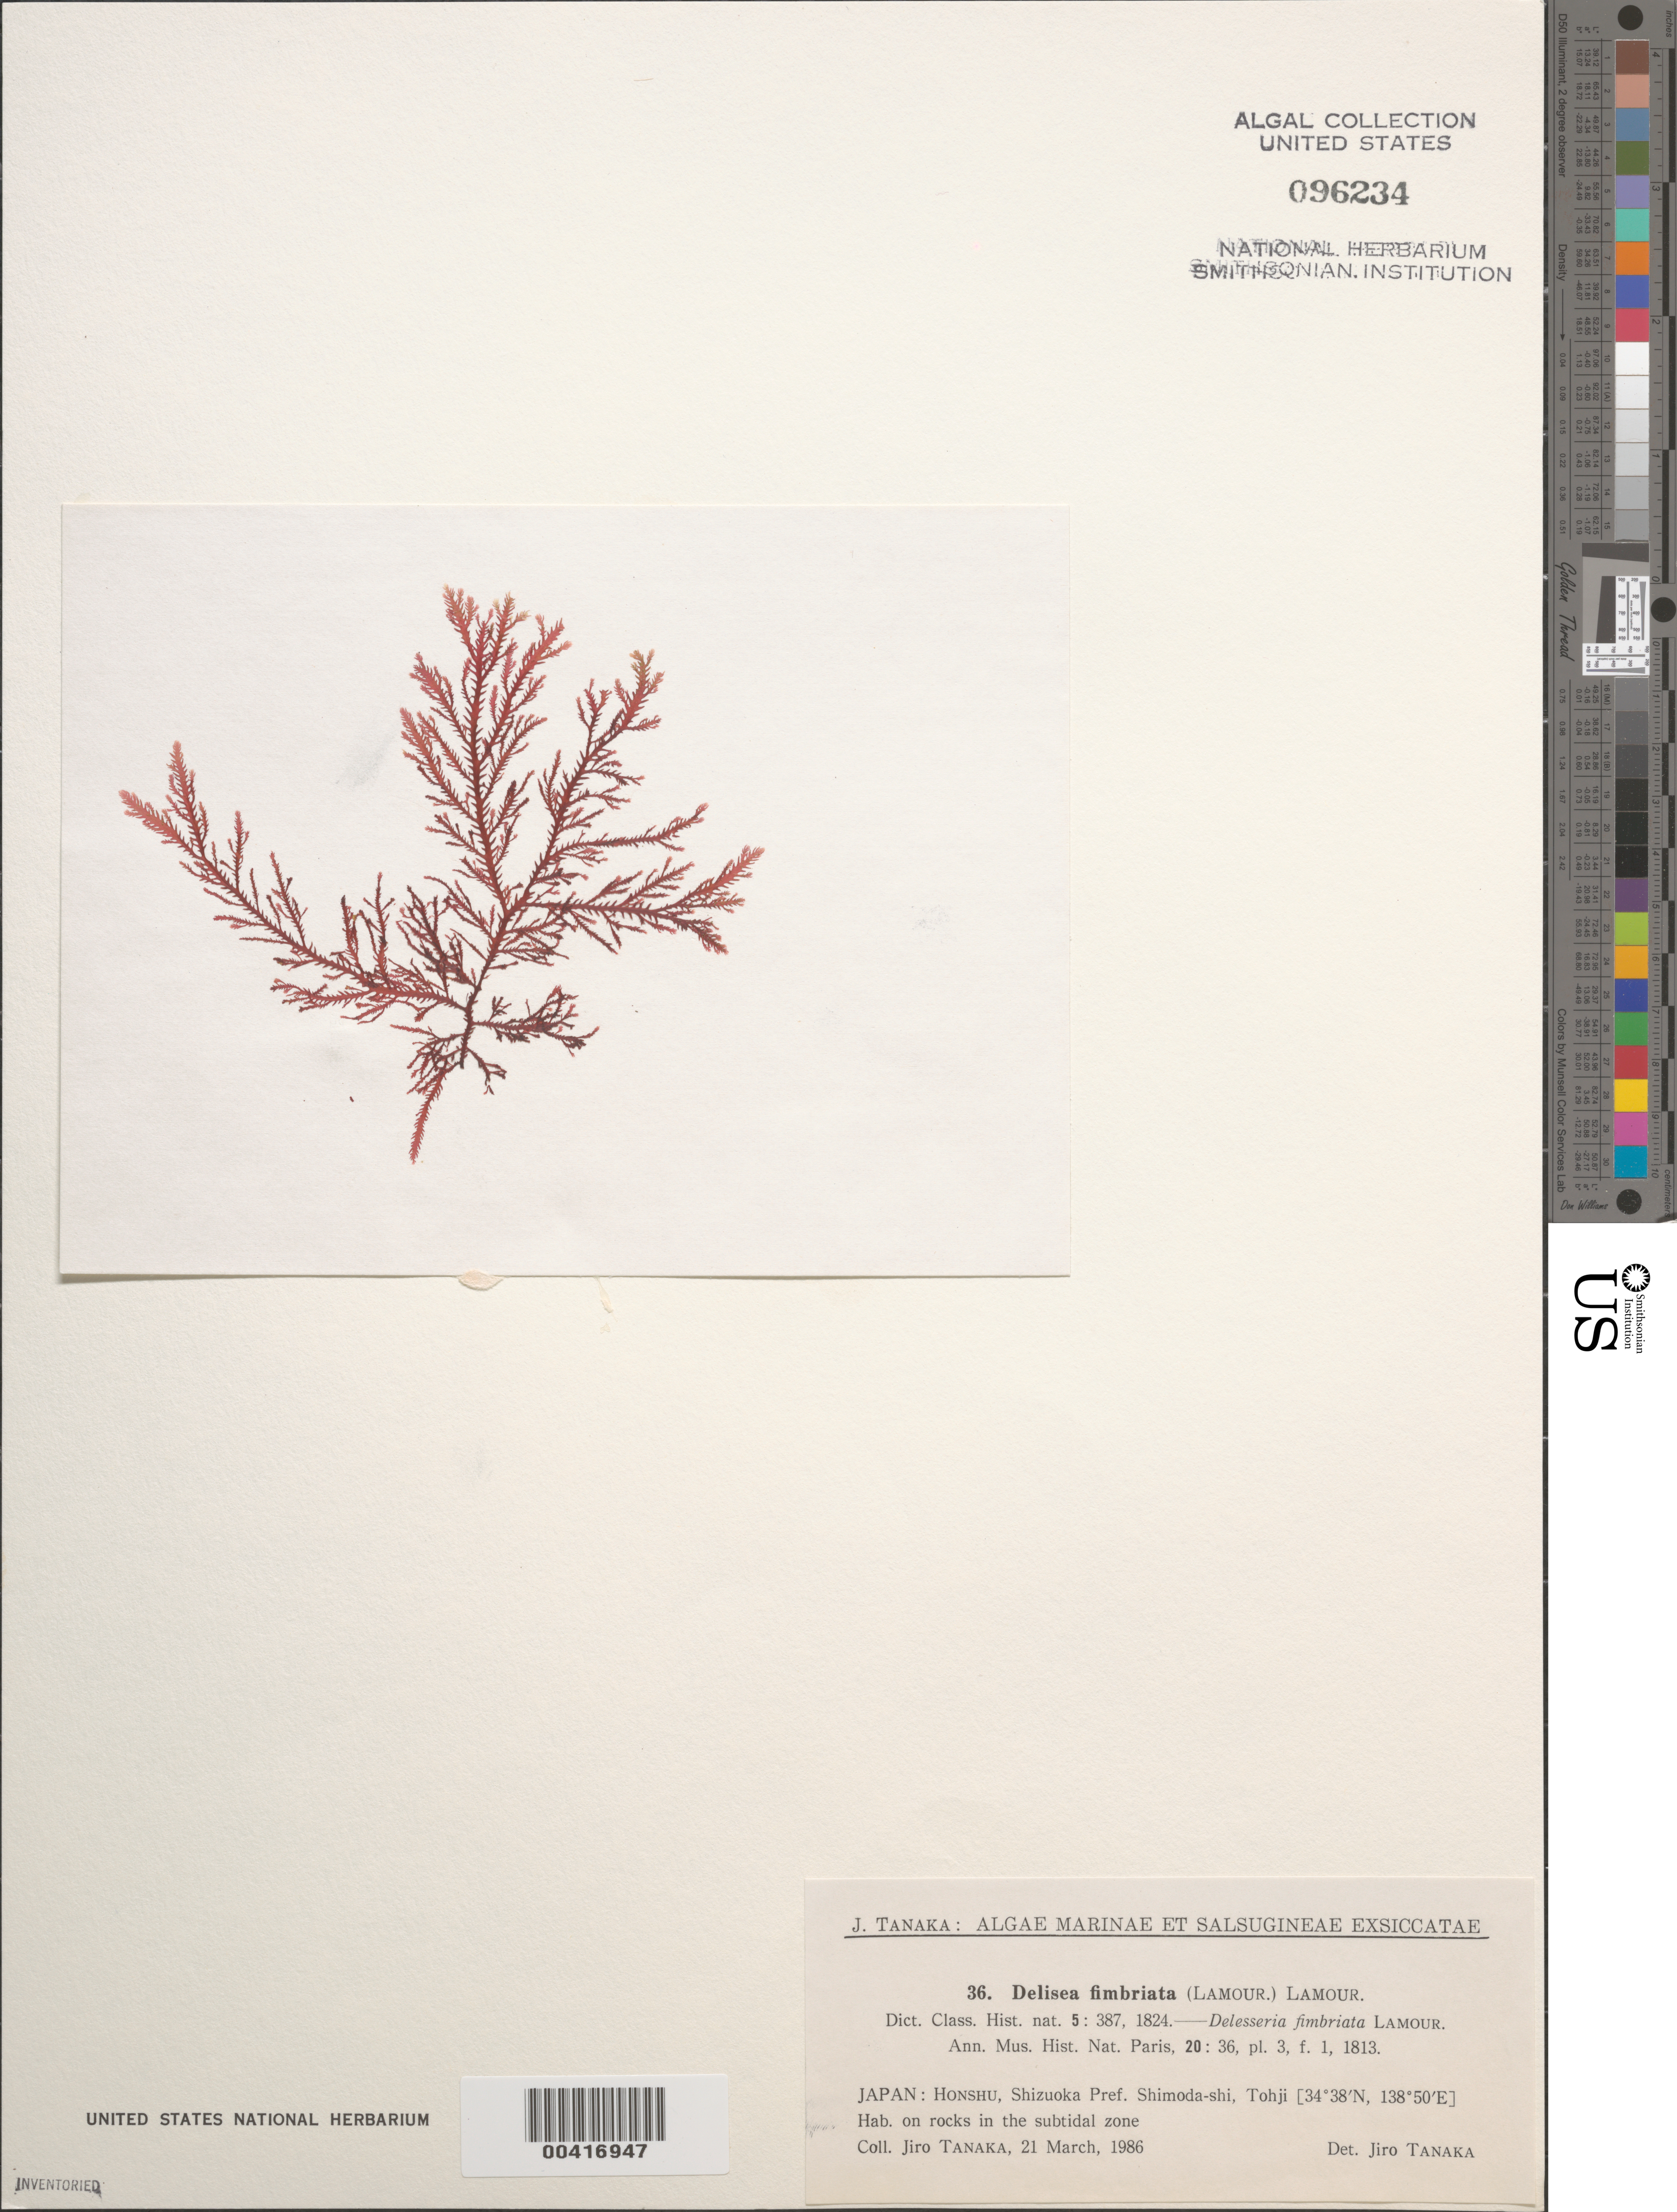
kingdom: Plantae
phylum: Rhodophyta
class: Florideophyceae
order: Bonnemaisoniales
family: Bonnemaisoniaceae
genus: Delisea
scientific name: Delisea fimbriata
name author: (J.V.Lamouroux) J.V.Lamouroux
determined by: Tanaka, J.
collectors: J. Tanaka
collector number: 36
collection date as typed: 21 Mar 1986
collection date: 1986-03-21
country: Japan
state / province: Sizuoka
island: Honshu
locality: Tohji, Shimoda-shi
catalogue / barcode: US 96234